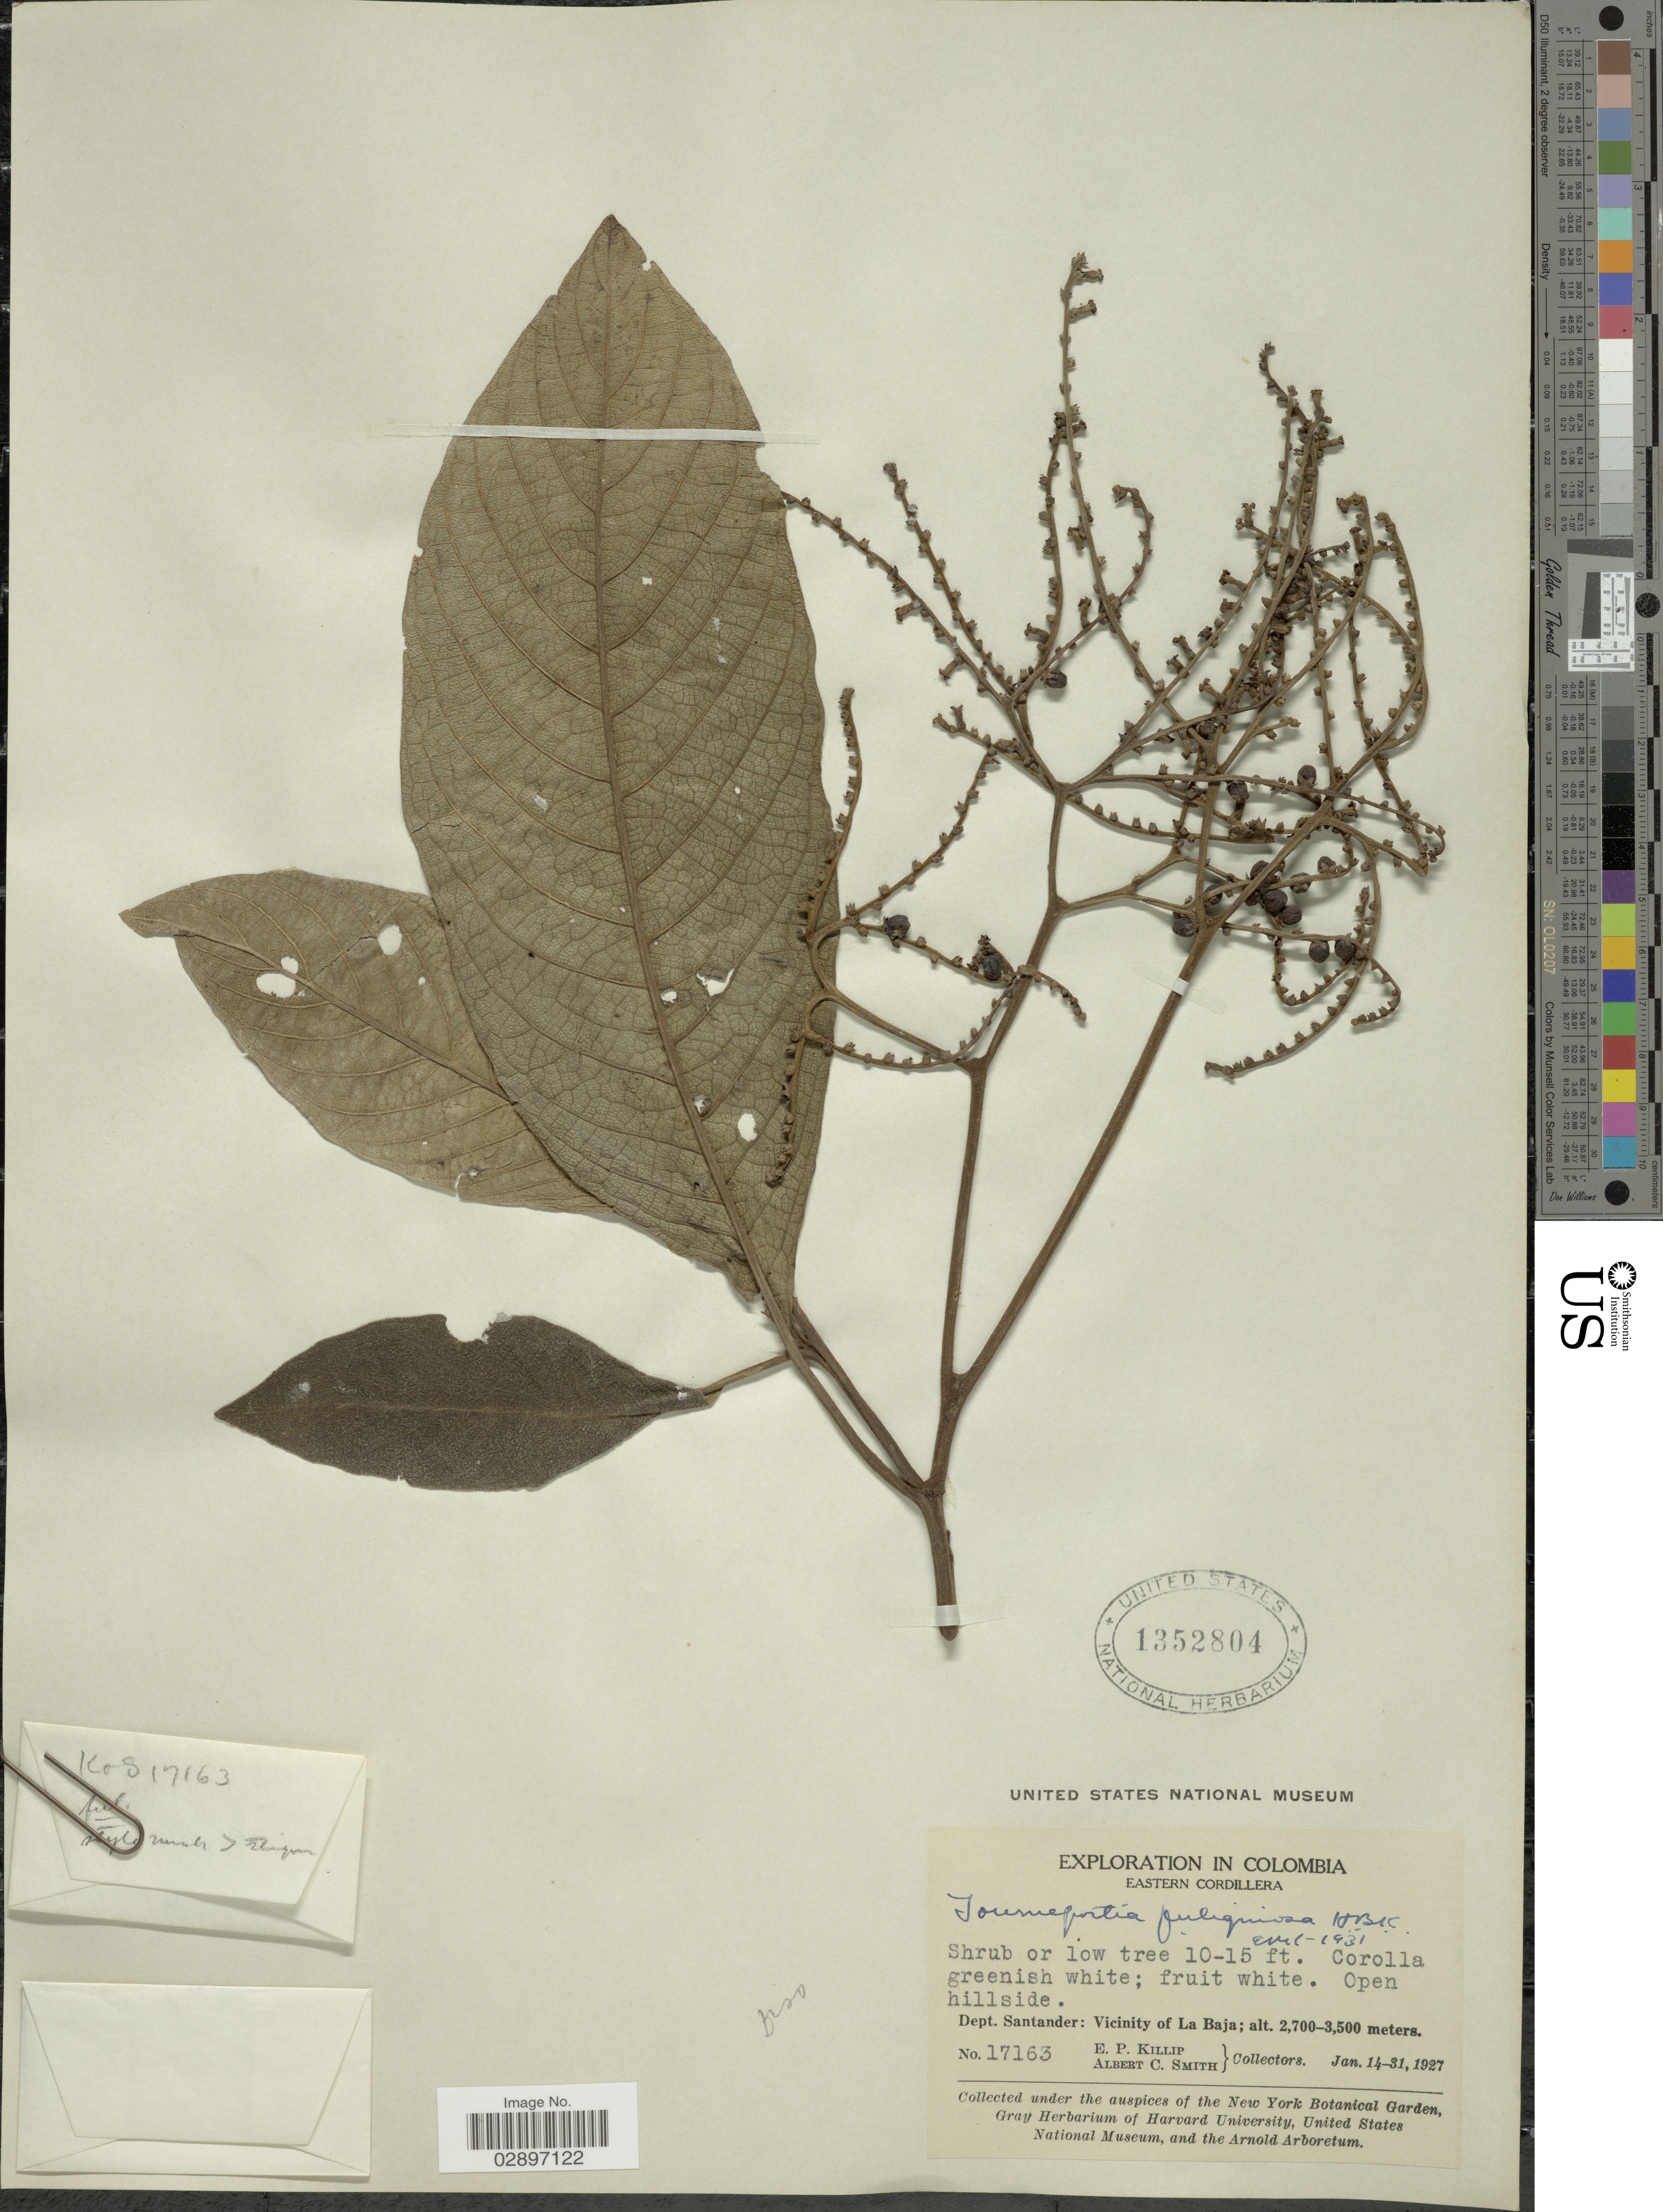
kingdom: Plantae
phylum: Tracheophyta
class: Magnoliopsida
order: Boraginales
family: Heliotropiaceae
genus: Tournefortia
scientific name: Tournefortia fuliginosa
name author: Kunth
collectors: E. P. Killip & A. C. Smith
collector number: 17163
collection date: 1927-01-14/1927-01-31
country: Colombia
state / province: Santander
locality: Eastern Cordillera. Dept. Santander: Vicinity of La Baja.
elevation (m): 2700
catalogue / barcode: US 1352804